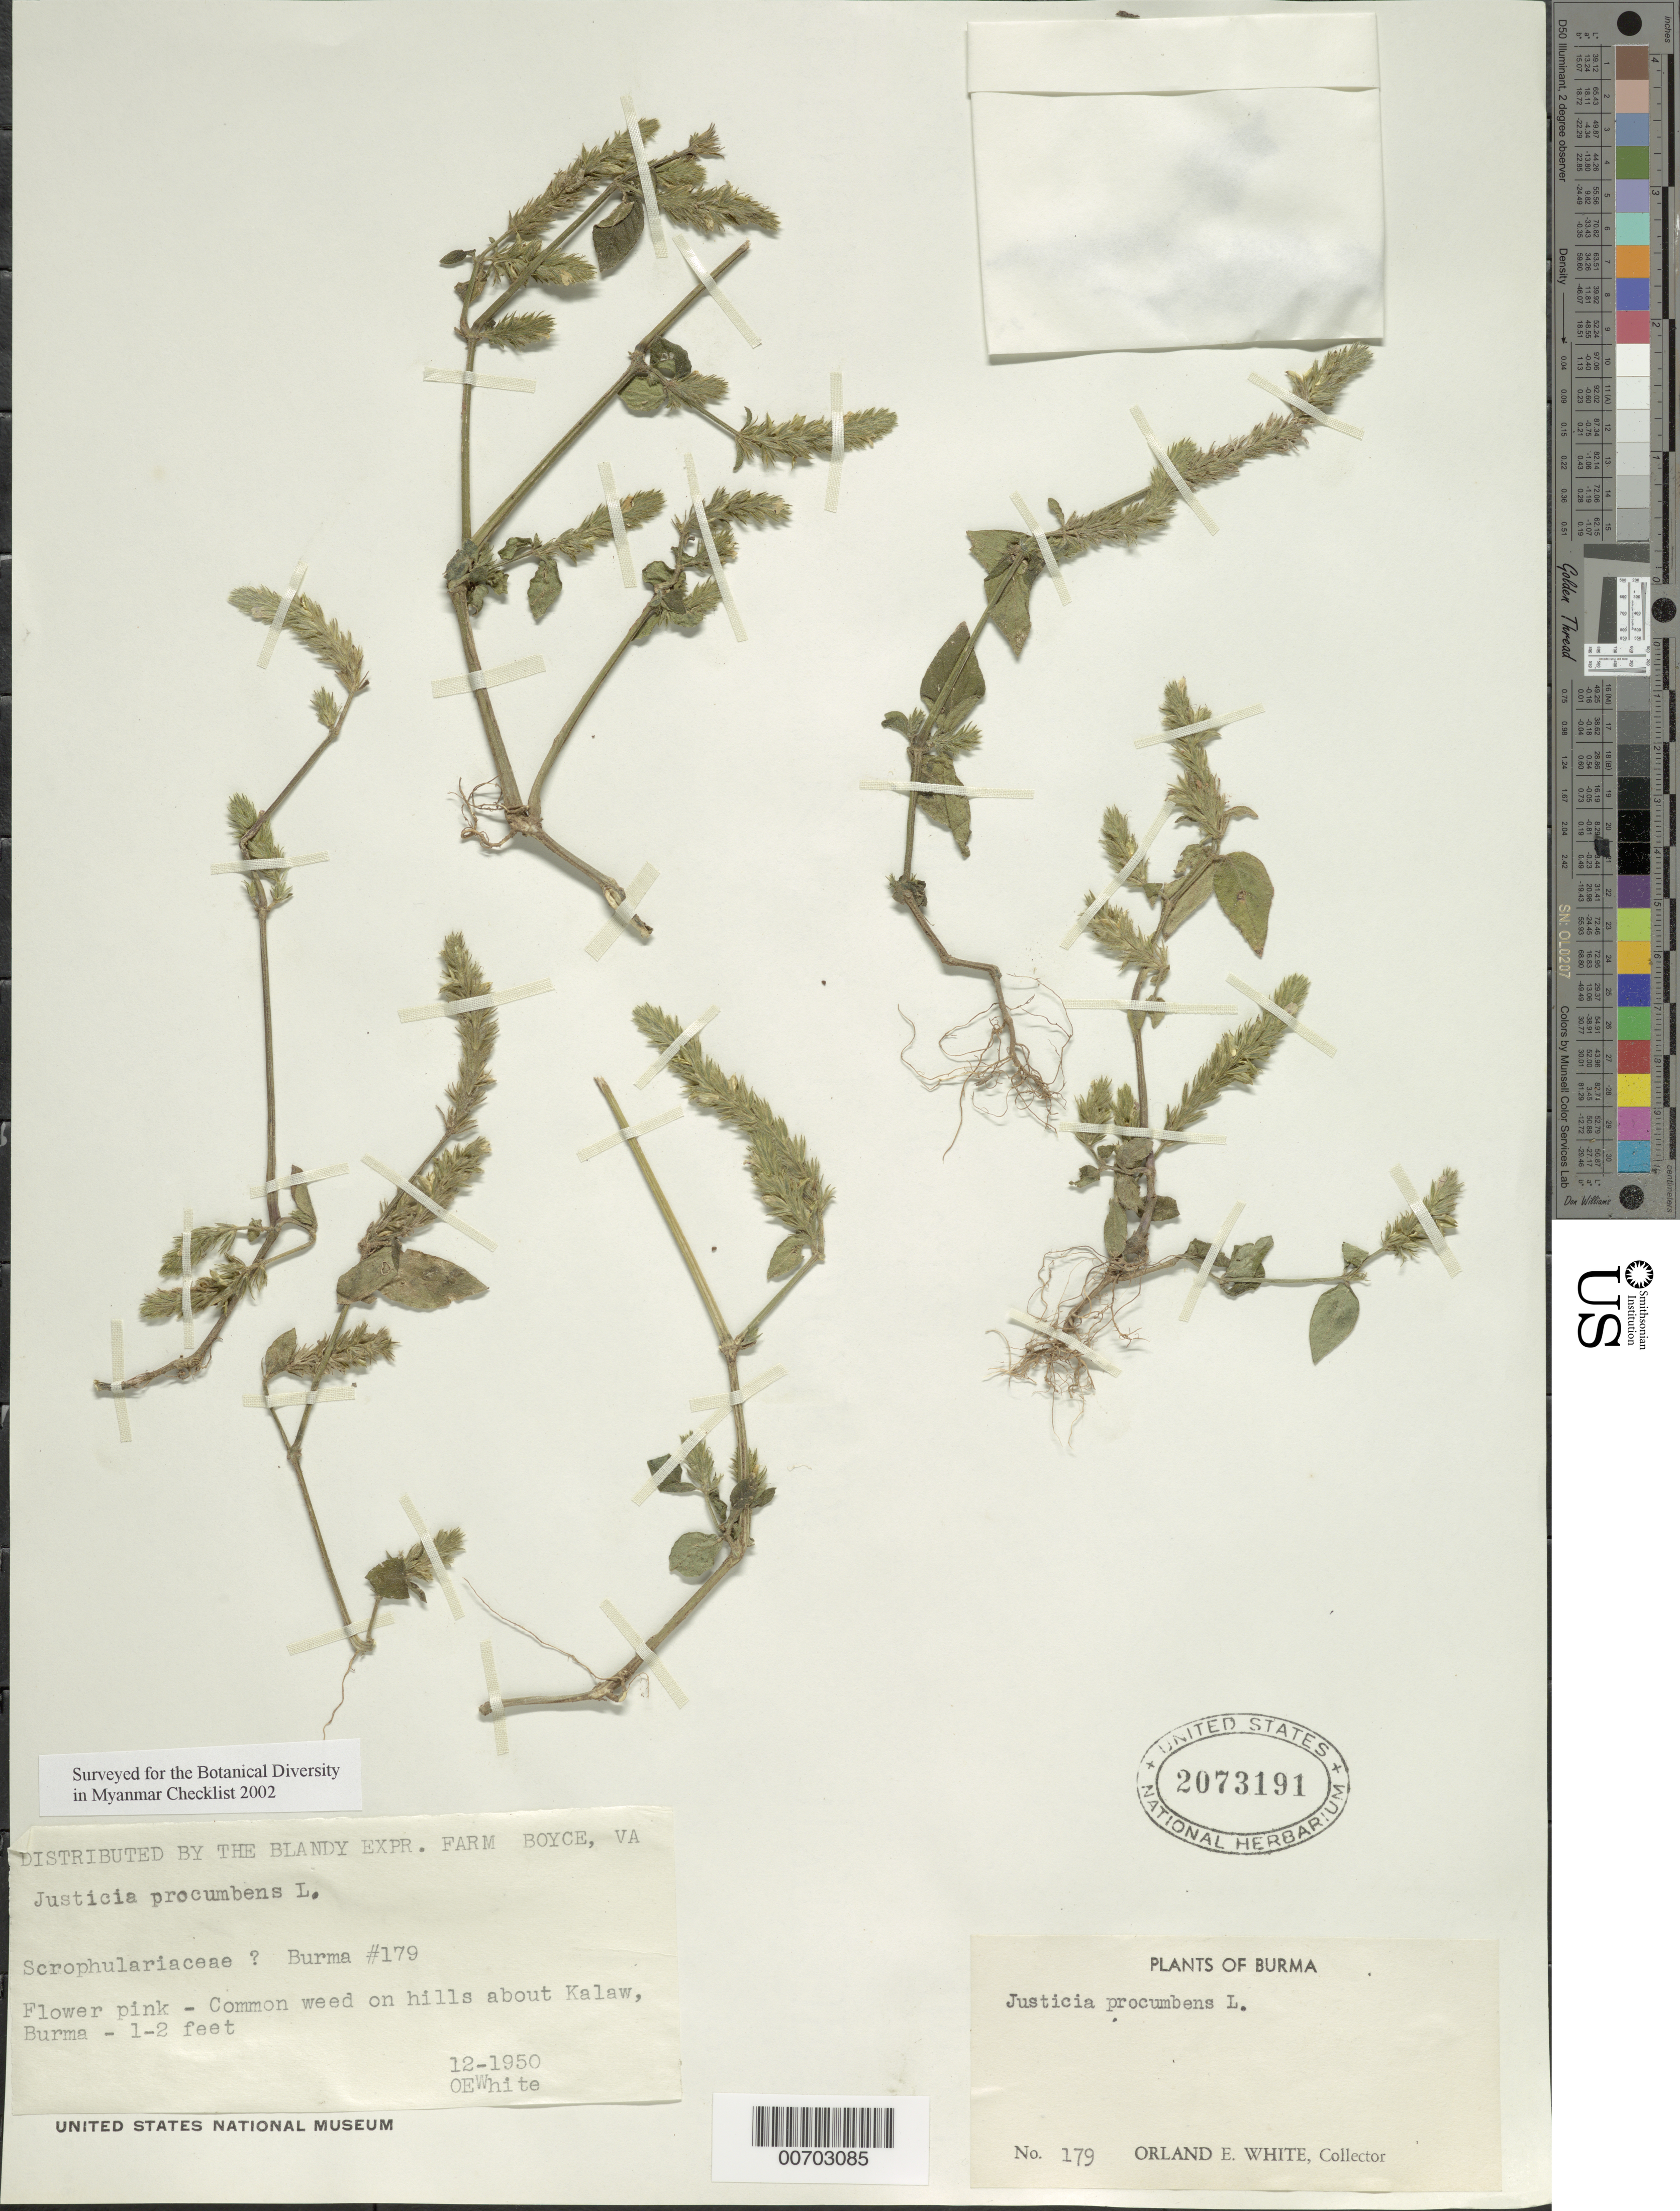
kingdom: Plantae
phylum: Tracheophyta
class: Magnoliopsida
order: Lamiales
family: Acanthaceae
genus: Justicia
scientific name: Justicia procumbens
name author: L.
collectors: O. E. White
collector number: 179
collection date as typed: Dec 1950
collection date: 1950-12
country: Myanmar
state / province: Shan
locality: Kalaw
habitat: On hills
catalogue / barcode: US 2073191